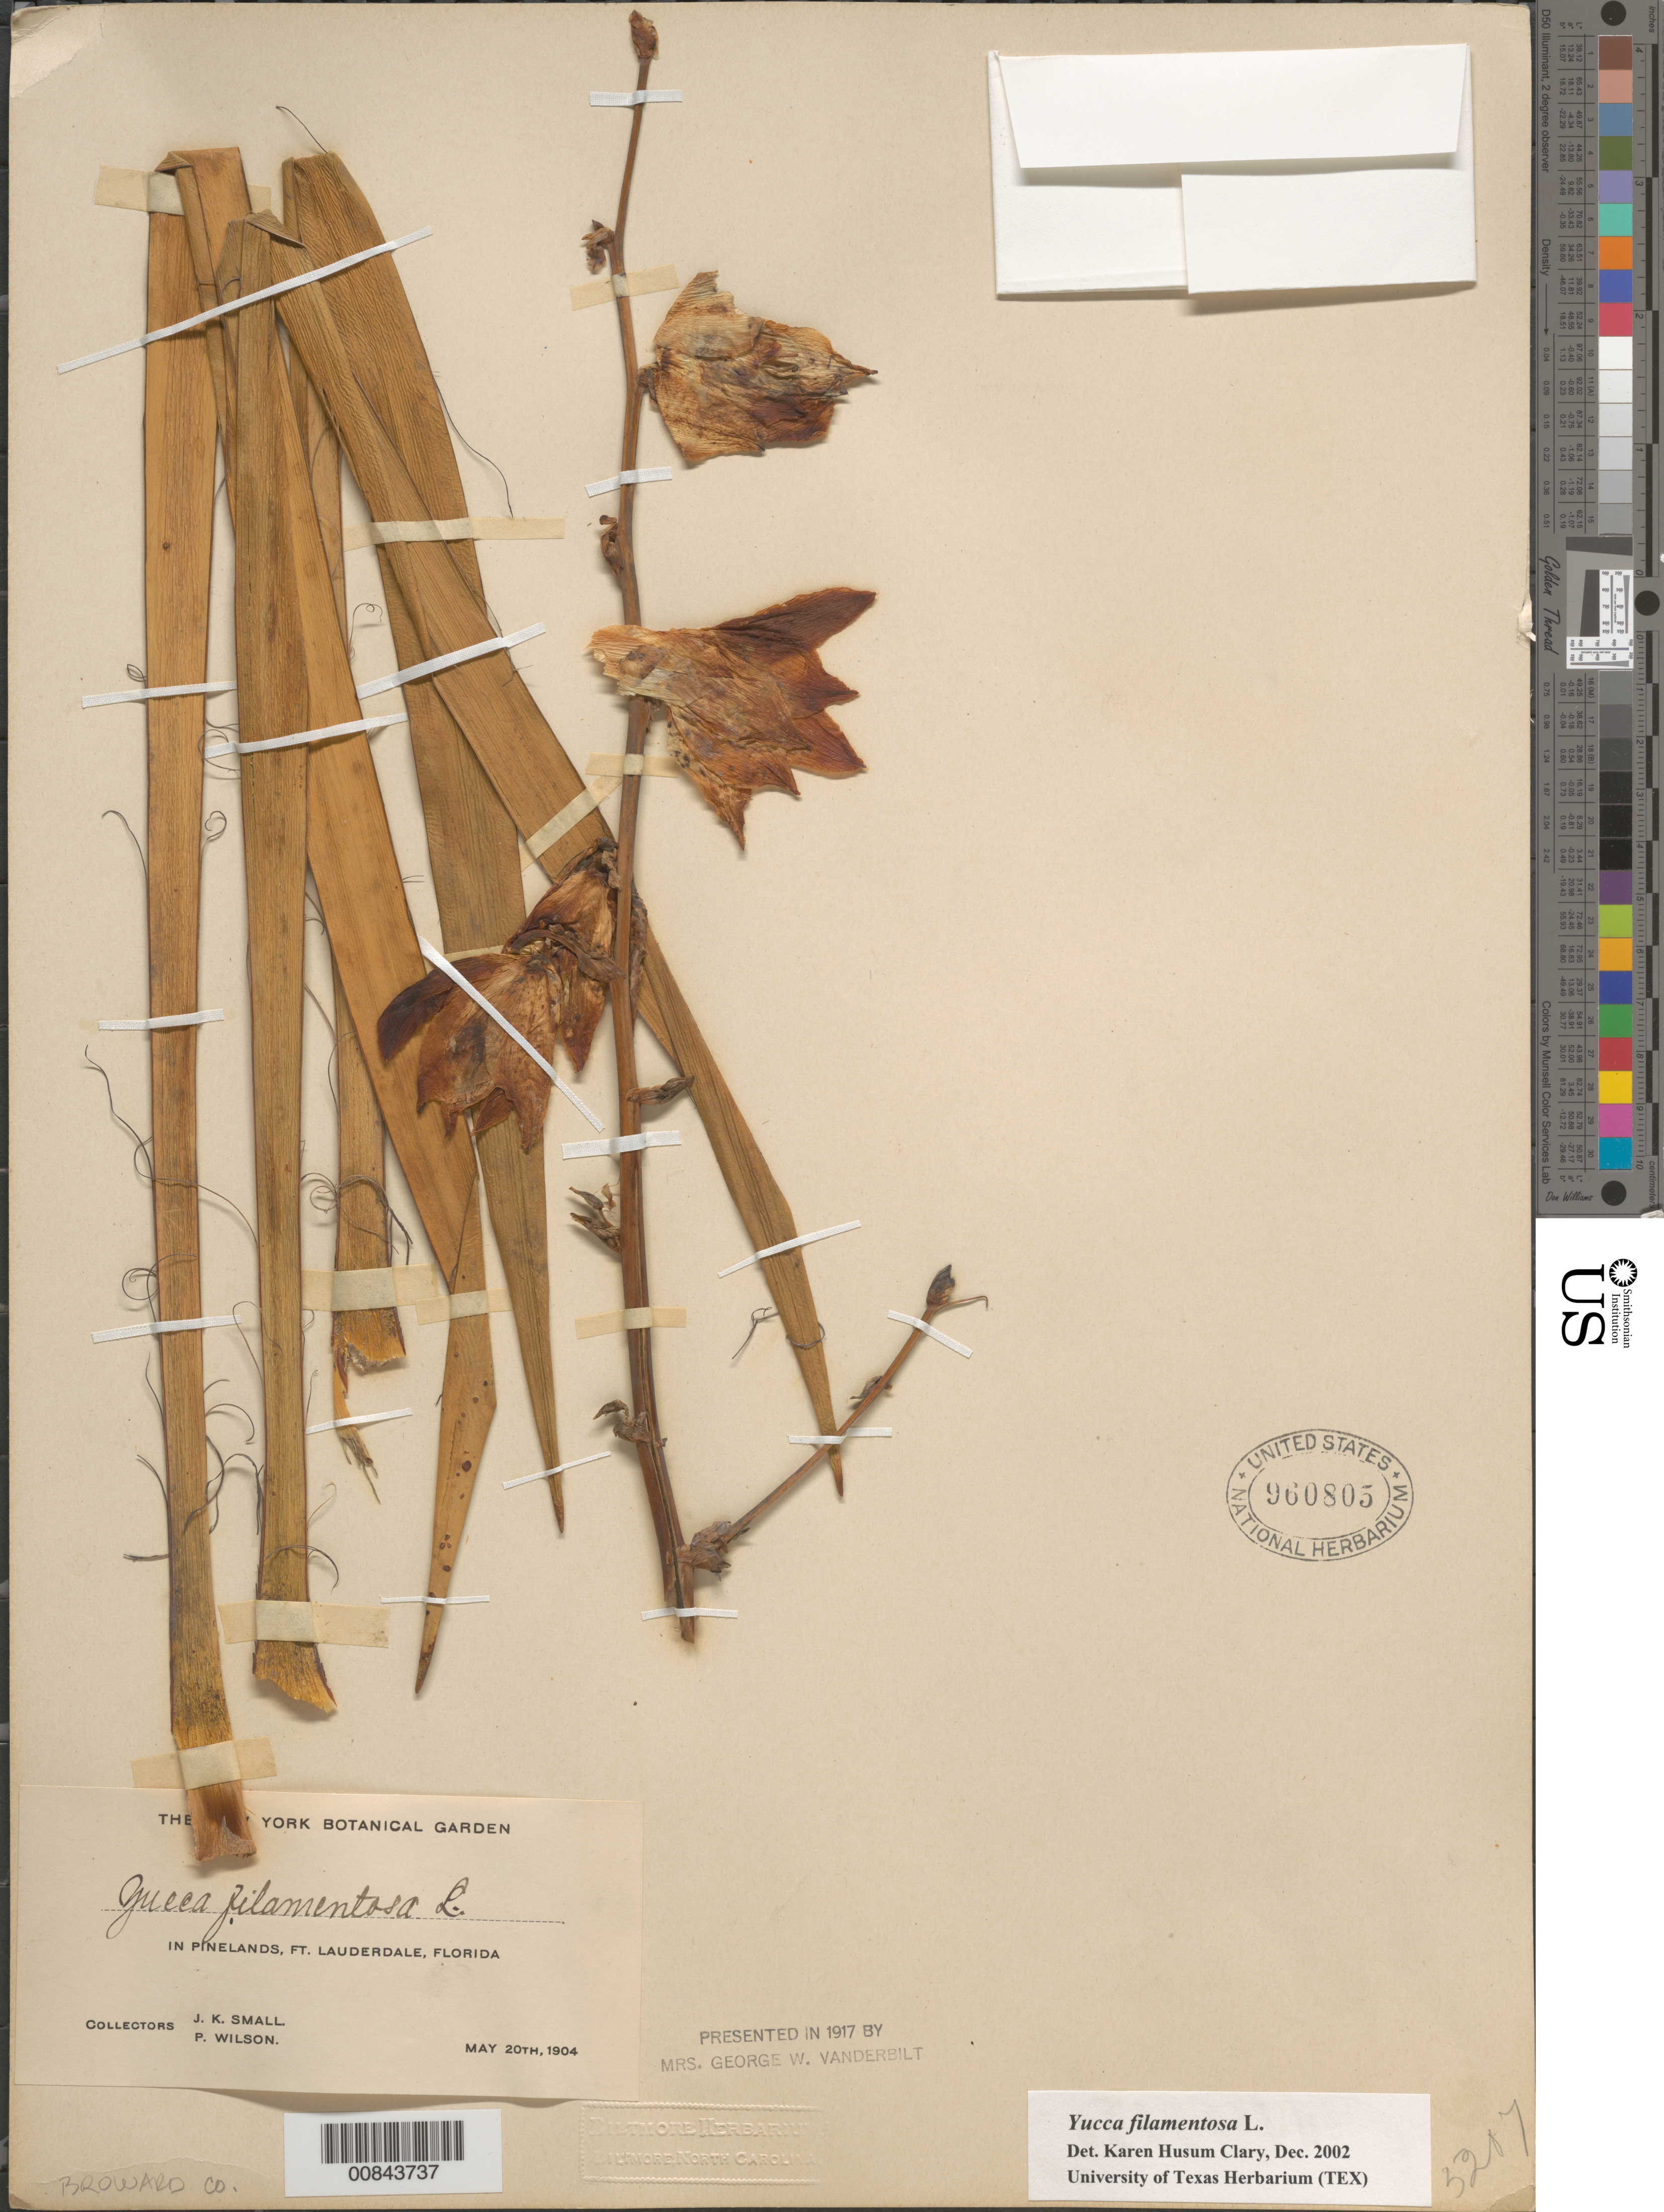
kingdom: Plantae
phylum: Tracheophyta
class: Liliopsida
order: Asparagales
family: Asparagaceae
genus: Yucca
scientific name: Yucca filamentosa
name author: L.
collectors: J. K. Small & P. Wilson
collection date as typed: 20 May 1904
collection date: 1904-05-20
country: United States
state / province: Florida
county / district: Broward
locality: Ft. Lauderdale.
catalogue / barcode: US 960805